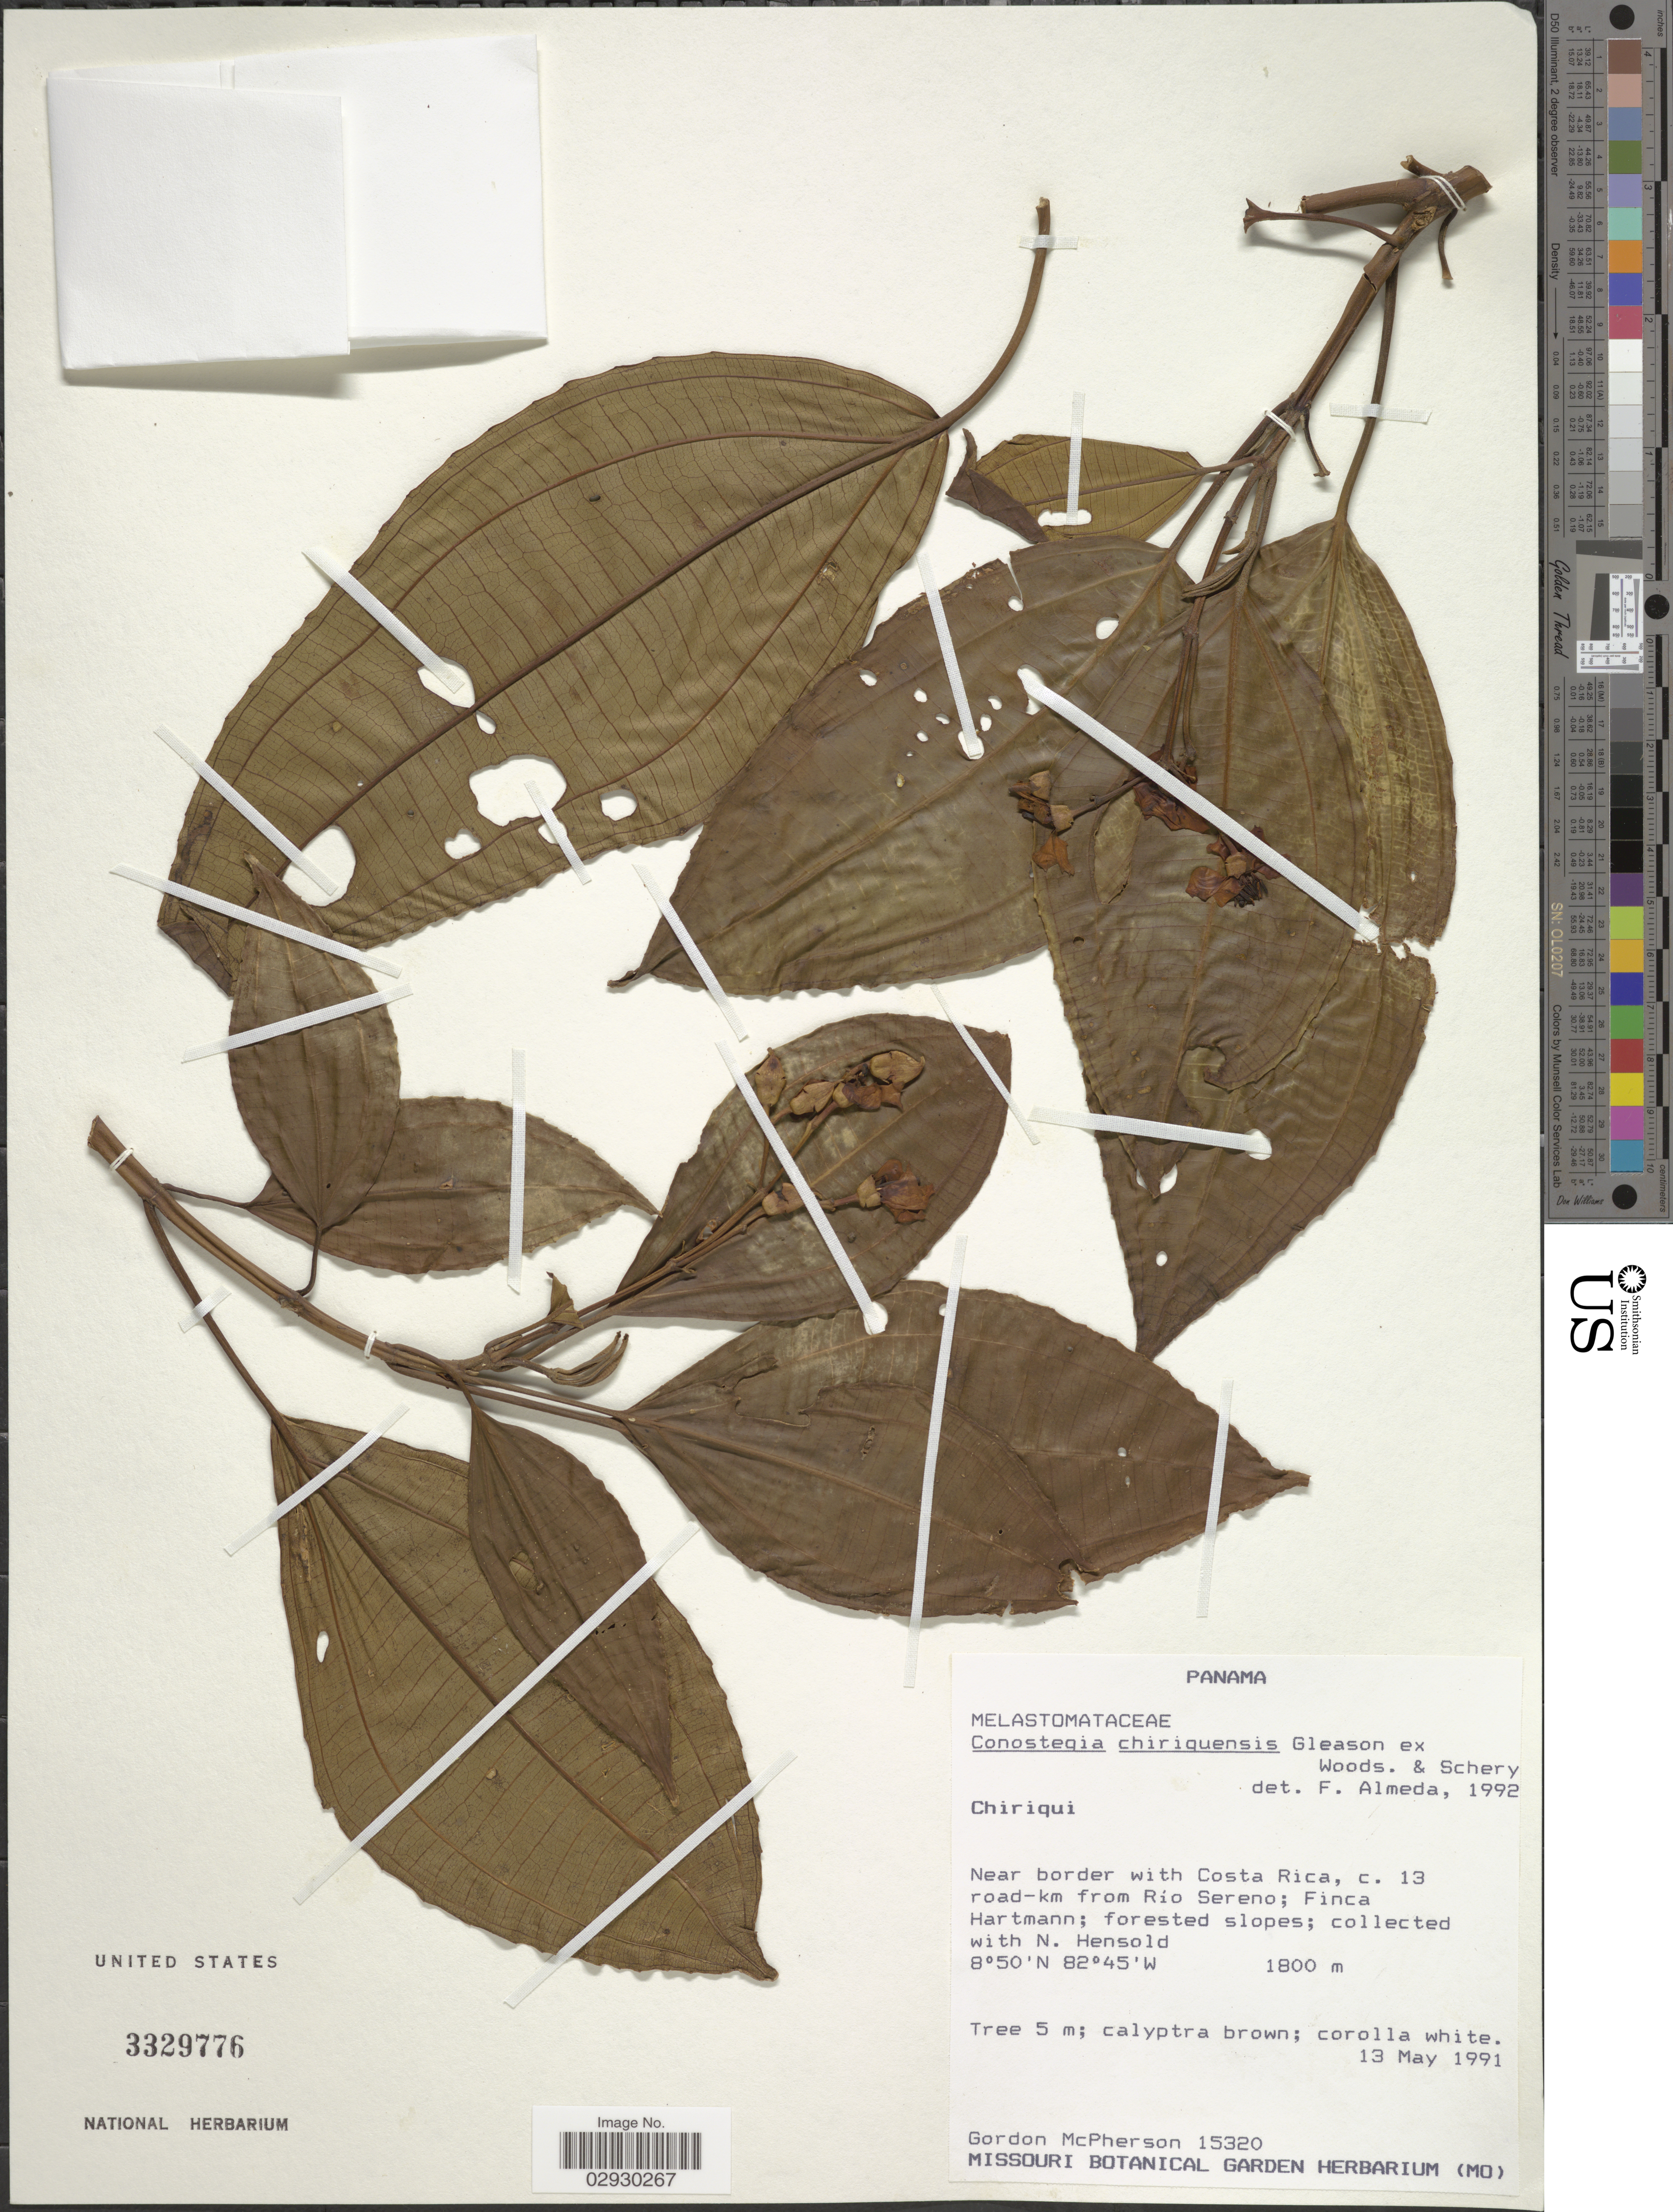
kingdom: Plantae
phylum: Tracheophyta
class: Magnoliopsida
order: Myrtales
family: Melastomataceae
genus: Conostegia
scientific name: Conostegia chiriquensis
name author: Gleason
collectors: G. McPherson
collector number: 15320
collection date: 1991-05-13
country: Panama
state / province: Chiriqui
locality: Near border with Costa Rica, c. 13 road-km from Río Sereno; Finca Hartmann.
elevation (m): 1800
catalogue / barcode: US 3329776